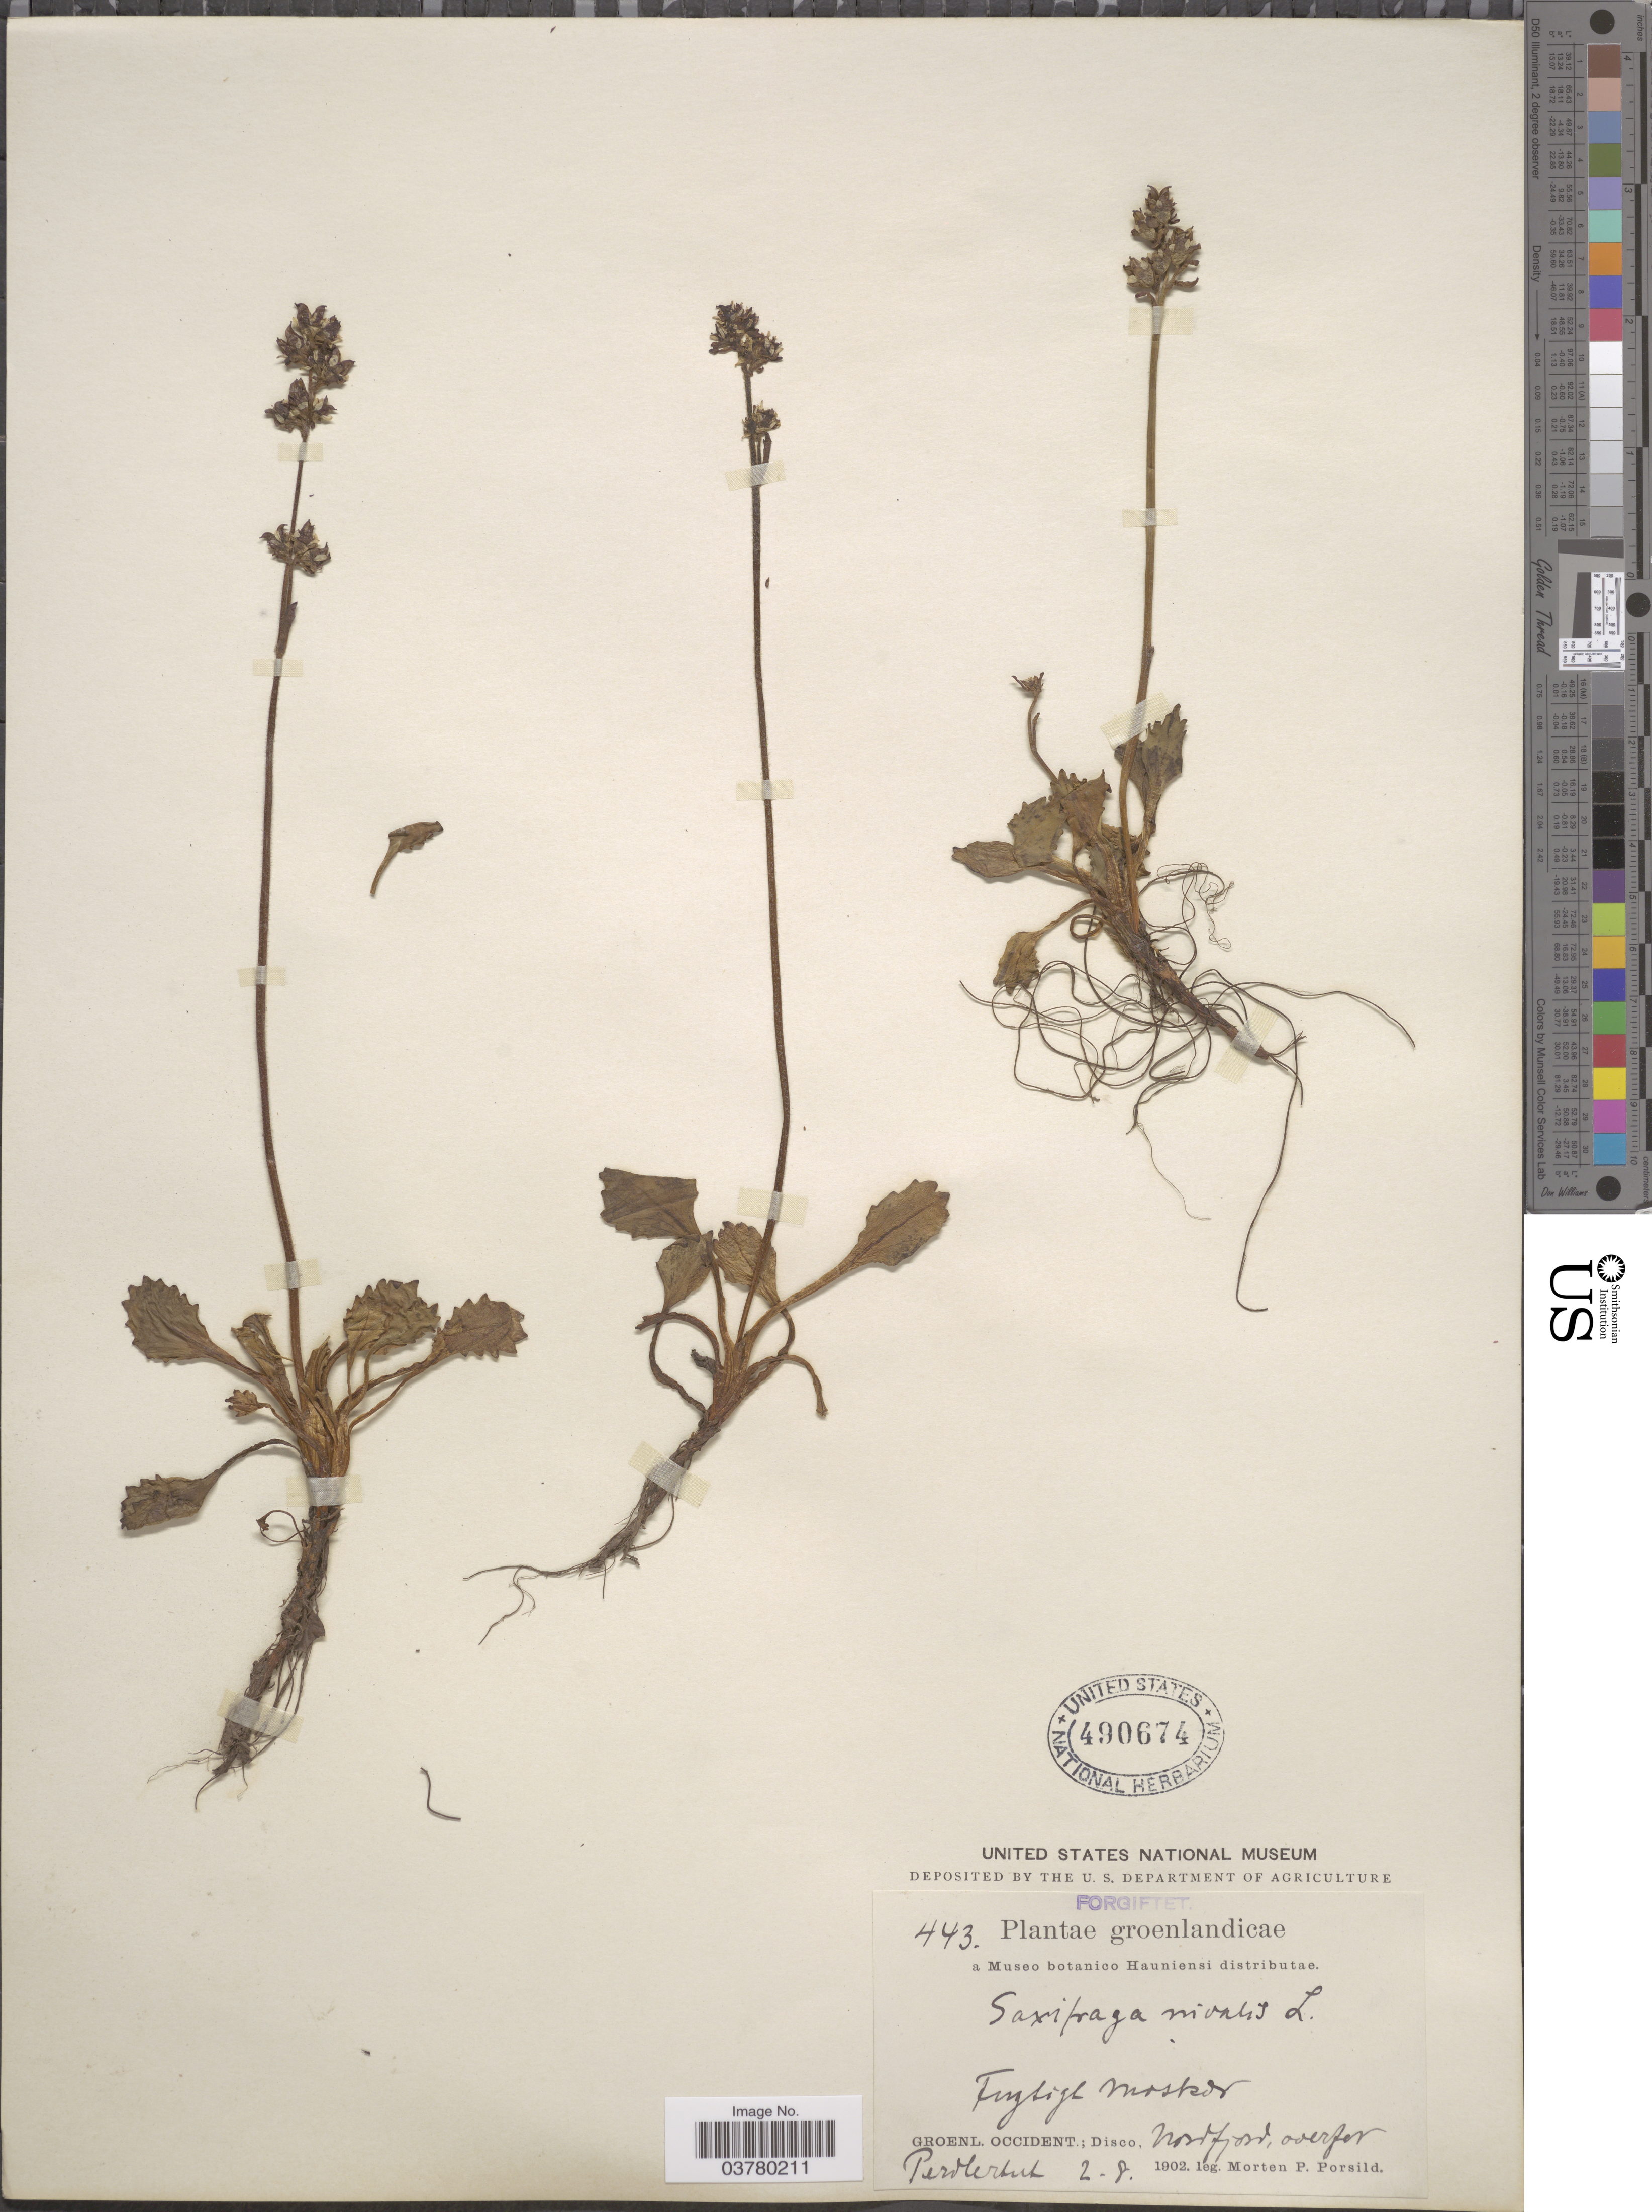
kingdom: Plantae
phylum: Tracheophyta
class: Magnoliopsida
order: Saxifragales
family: Saxifragaceae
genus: Micranthes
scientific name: Micranthes nivalis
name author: (L.) Small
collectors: M. P. Porsild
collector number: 443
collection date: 1902-08-02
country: Greenland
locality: Groenlandicae. Fugtigh moskor. Groenl. Occident.; Disco. Nordfjord, overfor Perdlertut.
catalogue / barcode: US 490674